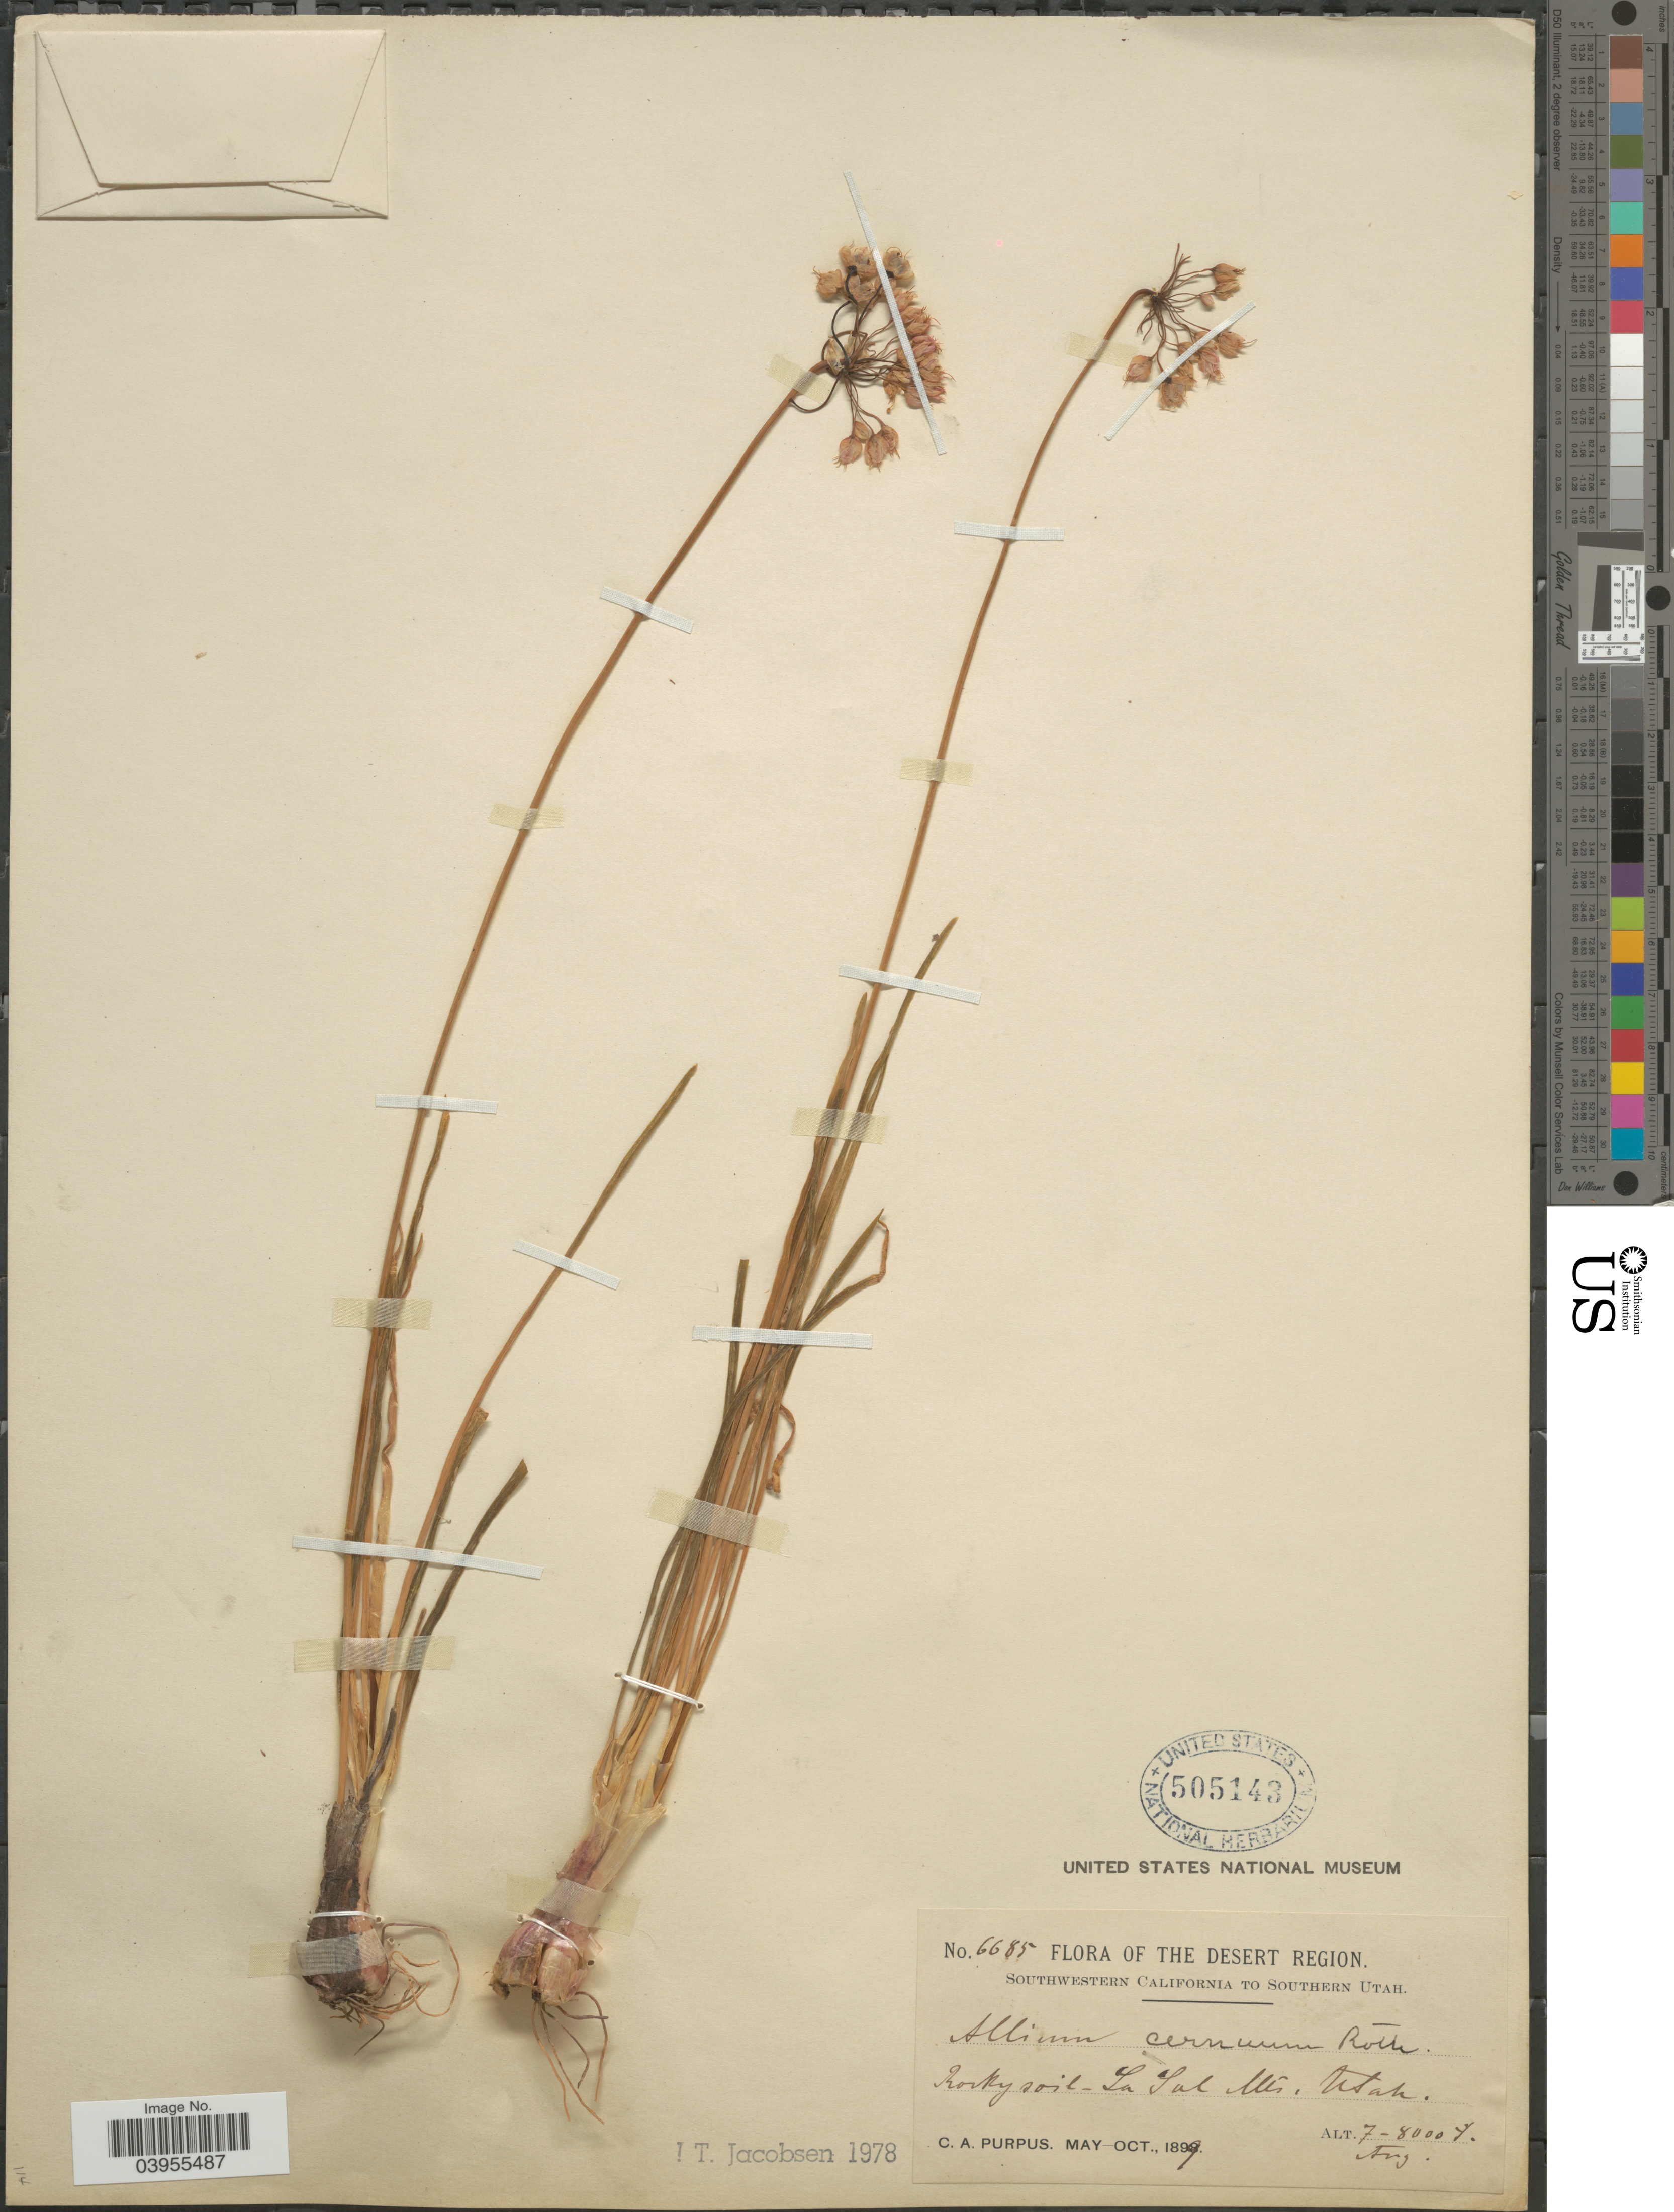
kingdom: Plantae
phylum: Tracheophyta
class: Liliopsida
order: Asparagales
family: Amaryllidaceae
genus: Allium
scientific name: Allium cernuum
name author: Roth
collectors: C. A. Purpus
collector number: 6685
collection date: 1889-08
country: United States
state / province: Utah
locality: Desert Region. Southern Utah. La Sal Mts.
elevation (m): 2134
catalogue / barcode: US 505143